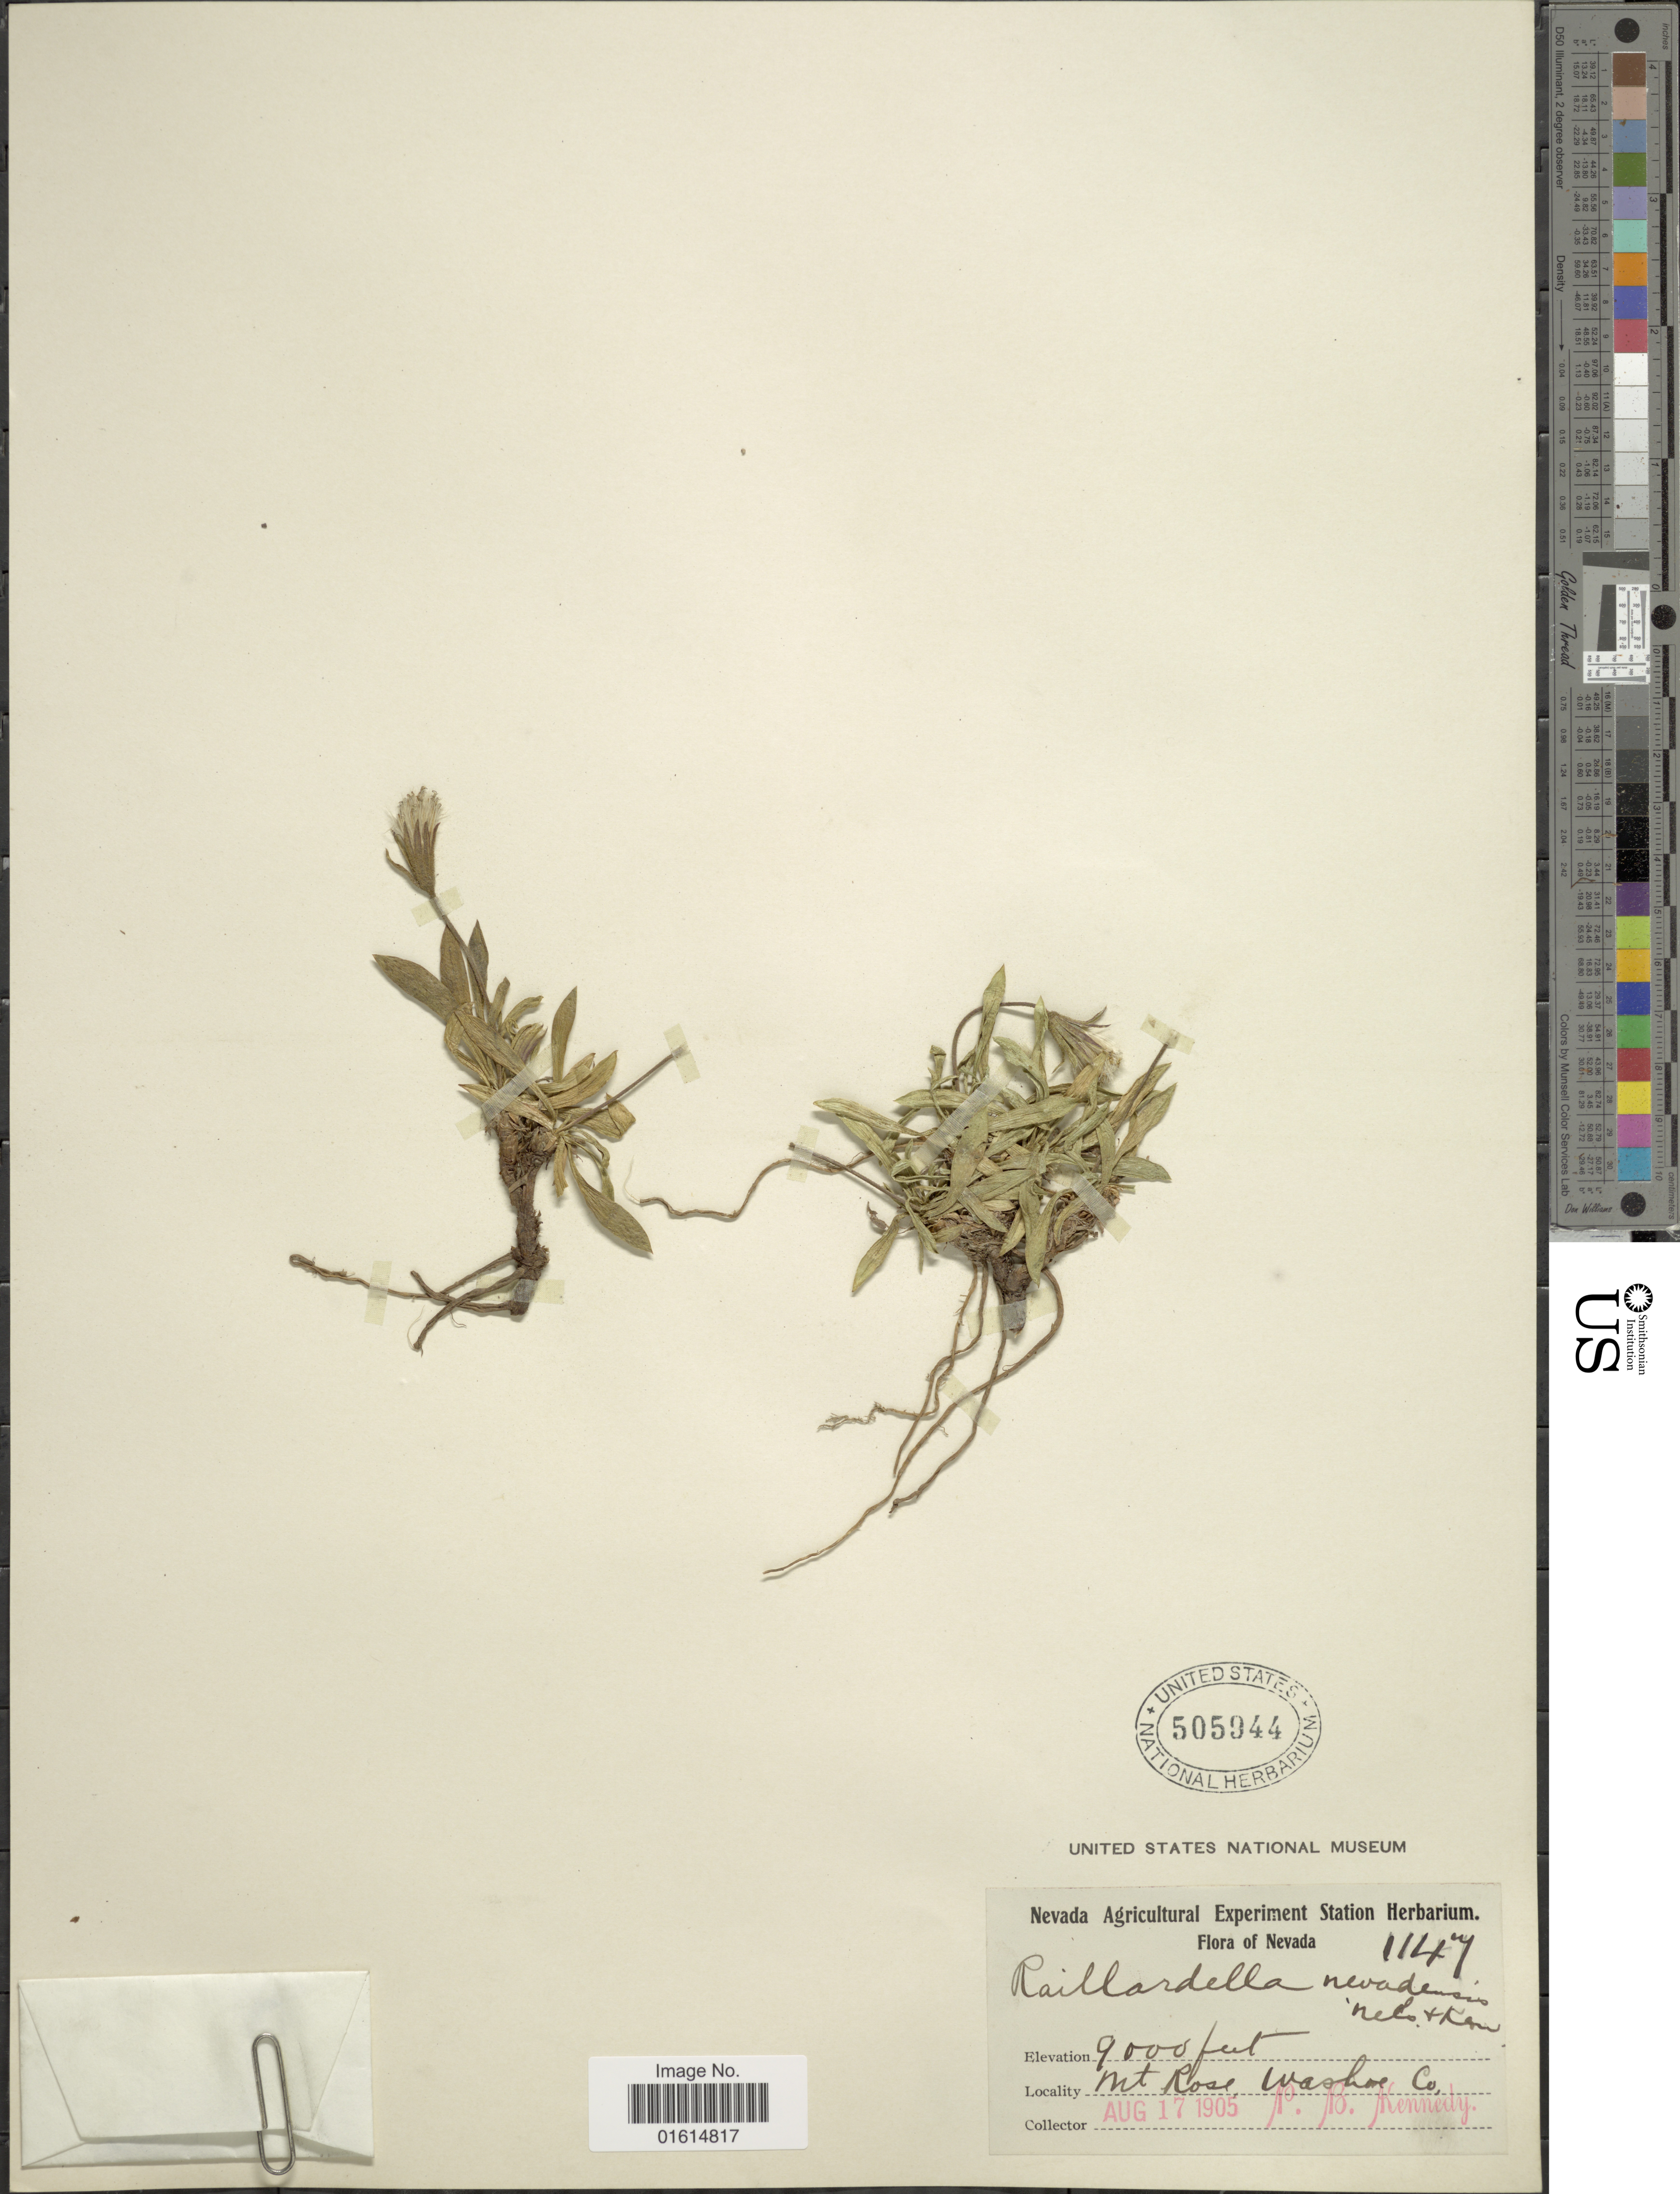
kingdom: Plantae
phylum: Tracheophyta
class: Magnoliopsida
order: Asterales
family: Asteraceae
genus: Raillardella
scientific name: Raillardella scaposa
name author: A. Gray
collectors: P. B. Kennedy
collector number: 1147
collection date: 1905-08-17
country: United States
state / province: Nevada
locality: Mt. Rose Washoe Co.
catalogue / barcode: US 505944